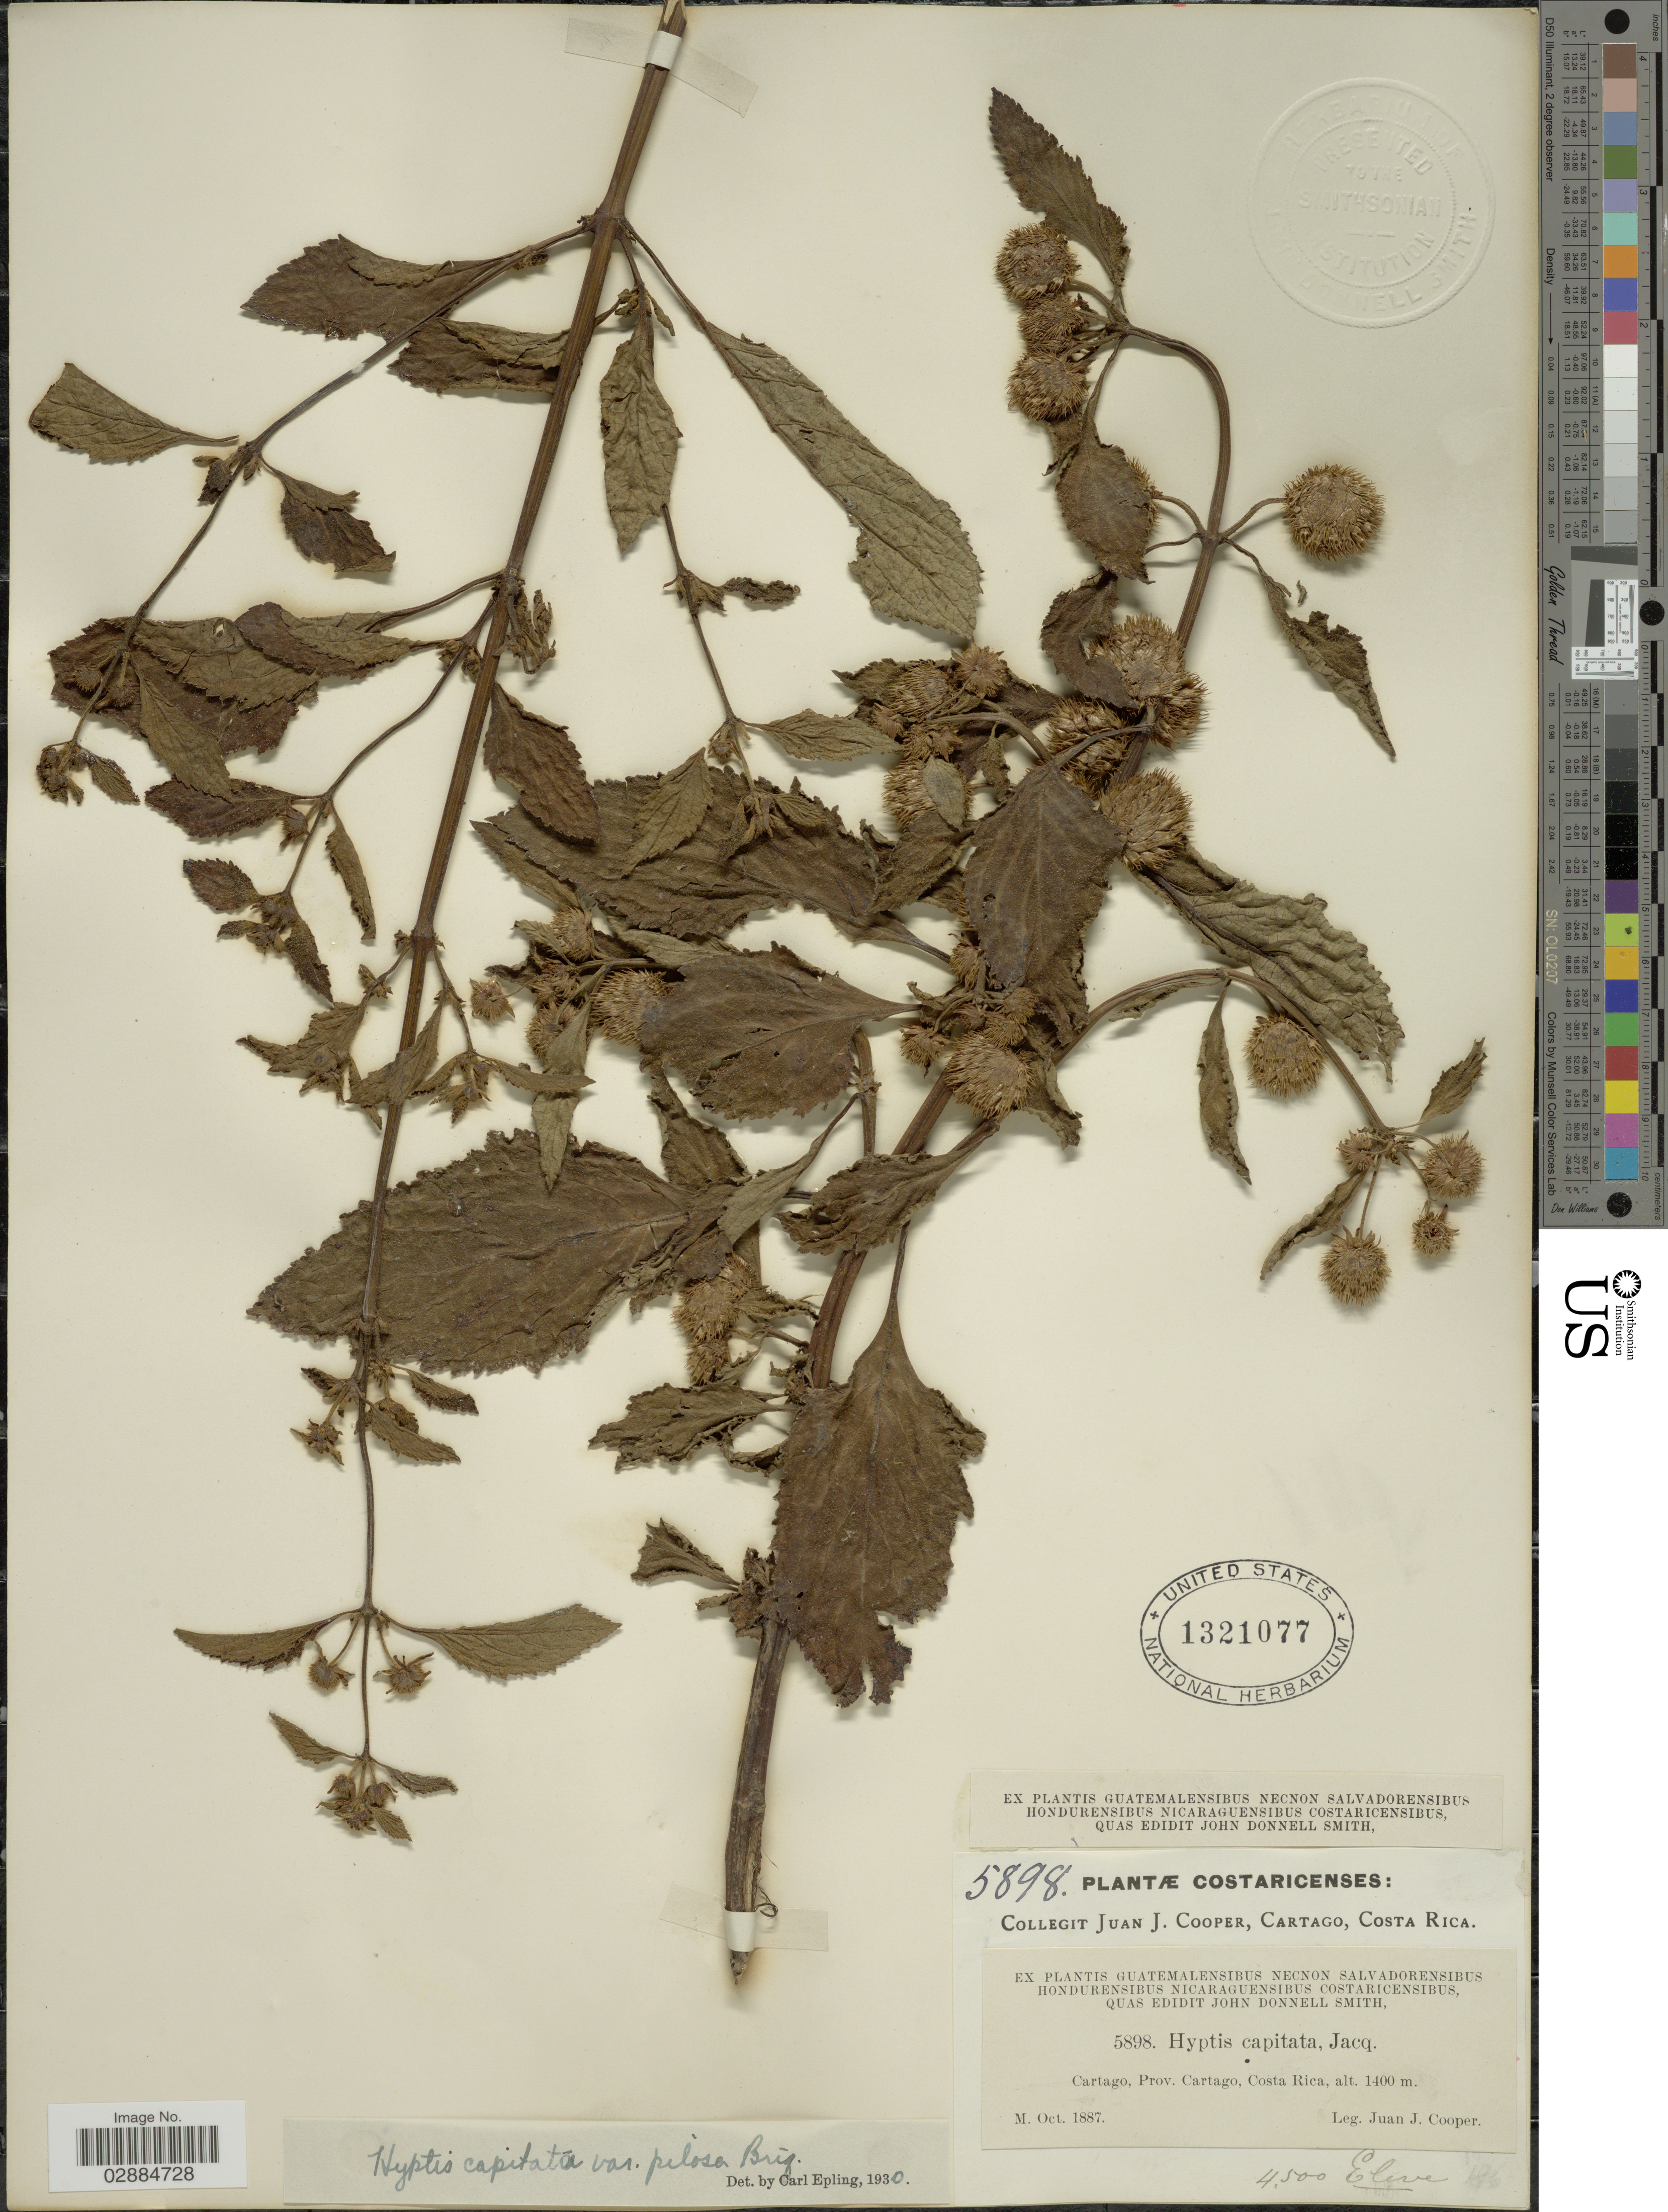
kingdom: Plantae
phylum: Tracheophyta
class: Magnoliopsida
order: Lamiales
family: Lamiaceae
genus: Hyptis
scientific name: Hyptis capitata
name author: Jacq.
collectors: J. J. Cooper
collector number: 5898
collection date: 1887-10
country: Costa Rica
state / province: Cartago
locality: Cartago.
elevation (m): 1400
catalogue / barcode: US 1321077